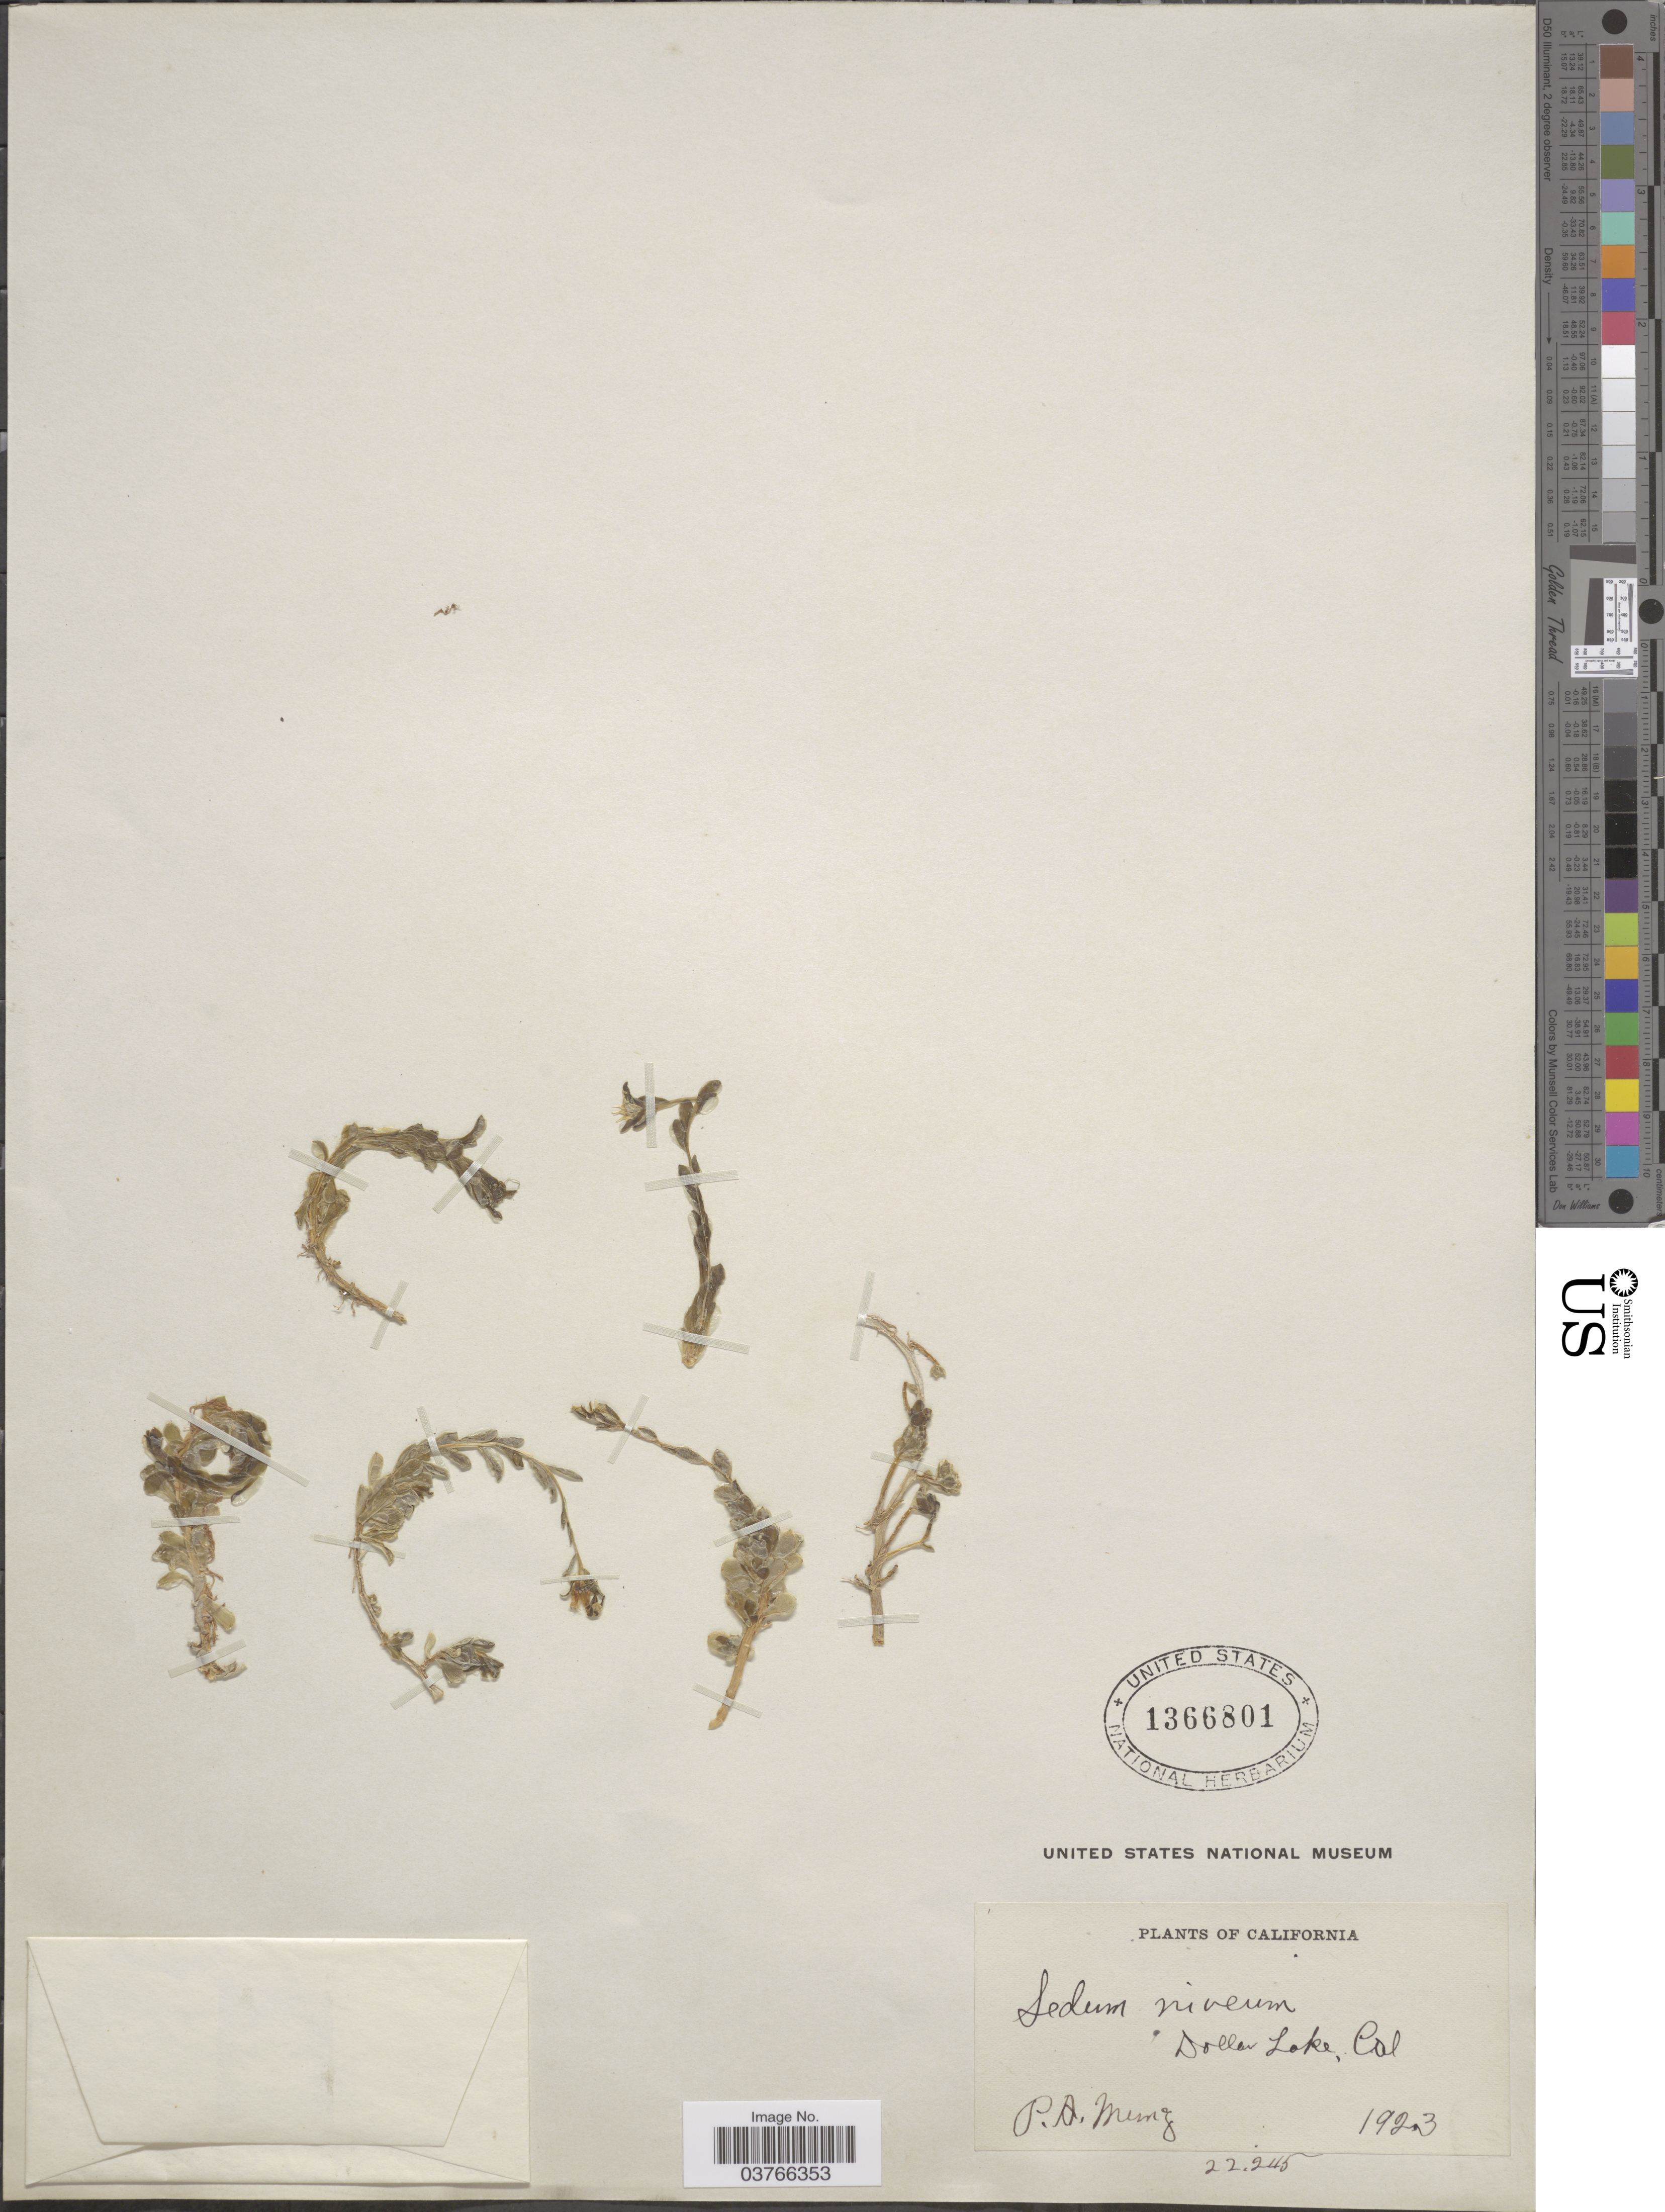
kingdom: Plantae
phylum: Tracheophyta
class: Magnoliopsida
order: Saxifragales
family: Crassulaceae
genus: Sedum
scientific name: Sedum niveum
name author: Davidson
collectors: P. A. Munz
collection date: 1923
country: United States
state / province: California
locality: Dollar Lake.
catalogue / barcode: US 1366801